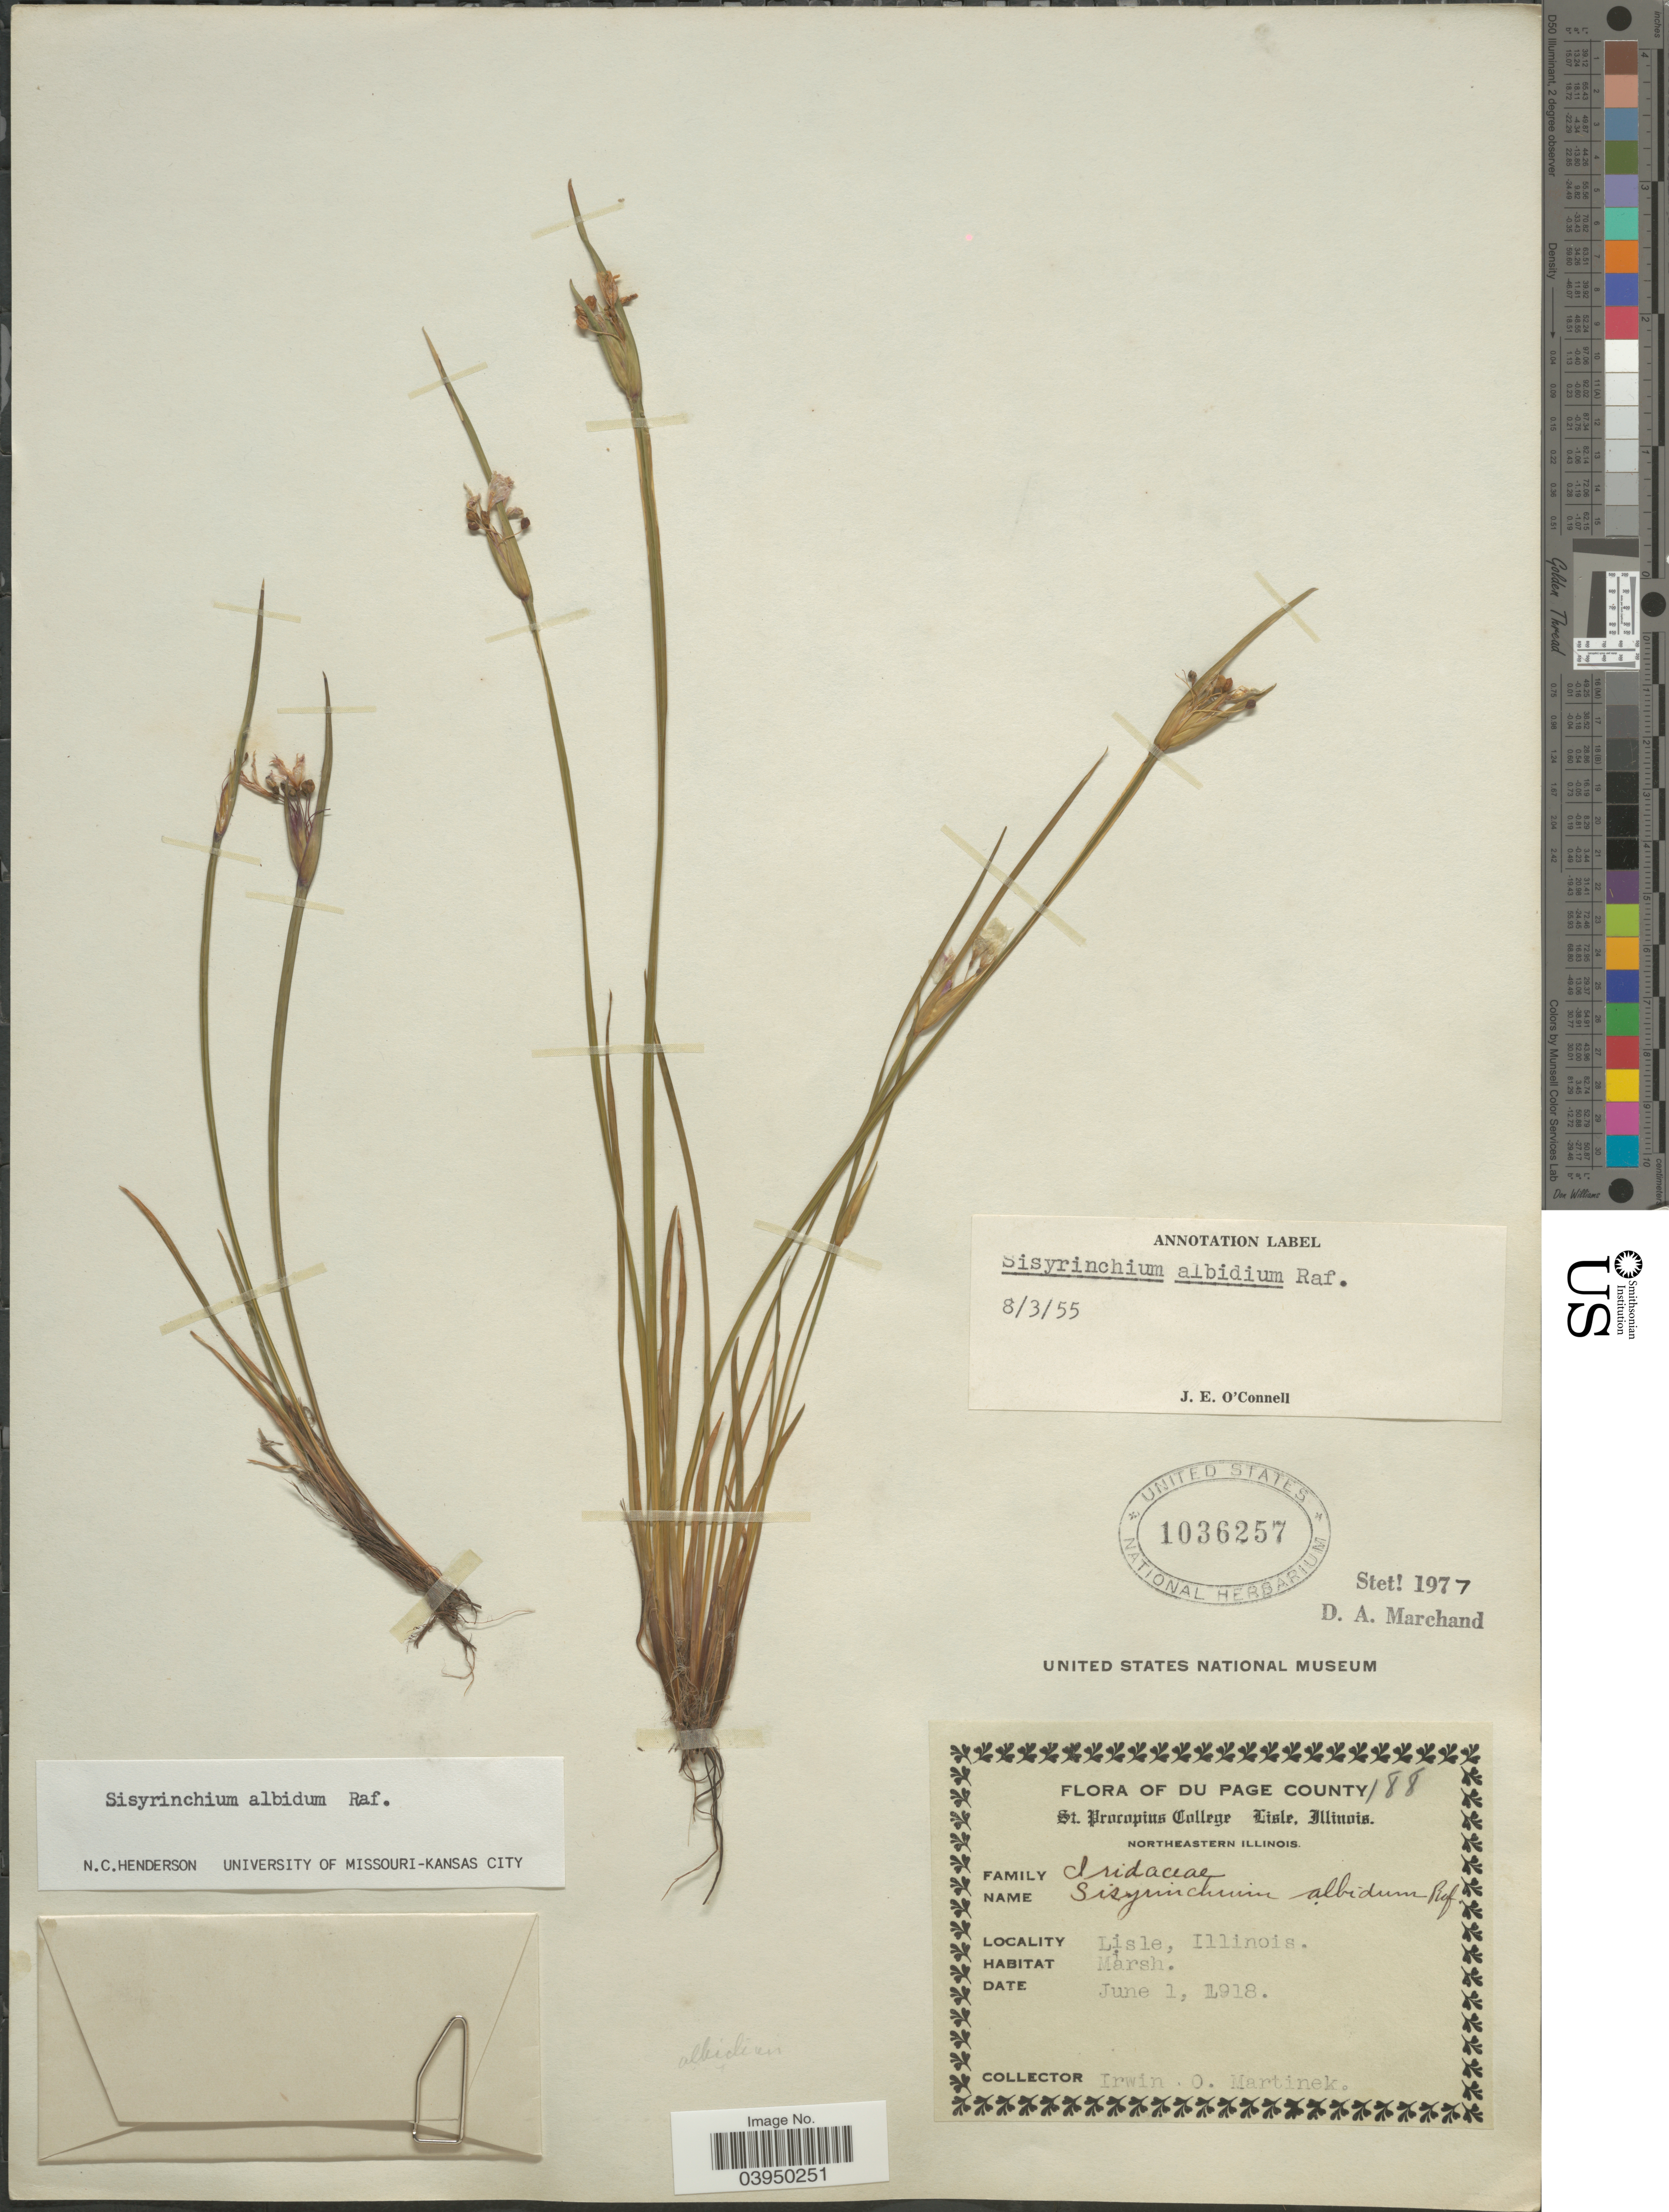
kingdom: Plantae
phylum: Tracheophyta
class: Liliopsida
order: Asparagales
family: Iridaceae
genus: Sisyrinchium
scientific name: Sisyrinchium albidum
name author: Raf.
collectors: I. Martinek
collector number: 188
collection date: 1918-06-01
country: United States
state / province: Illinois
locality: Page County. Northeastern Illinois. Lisle.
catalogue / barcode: US 1036257